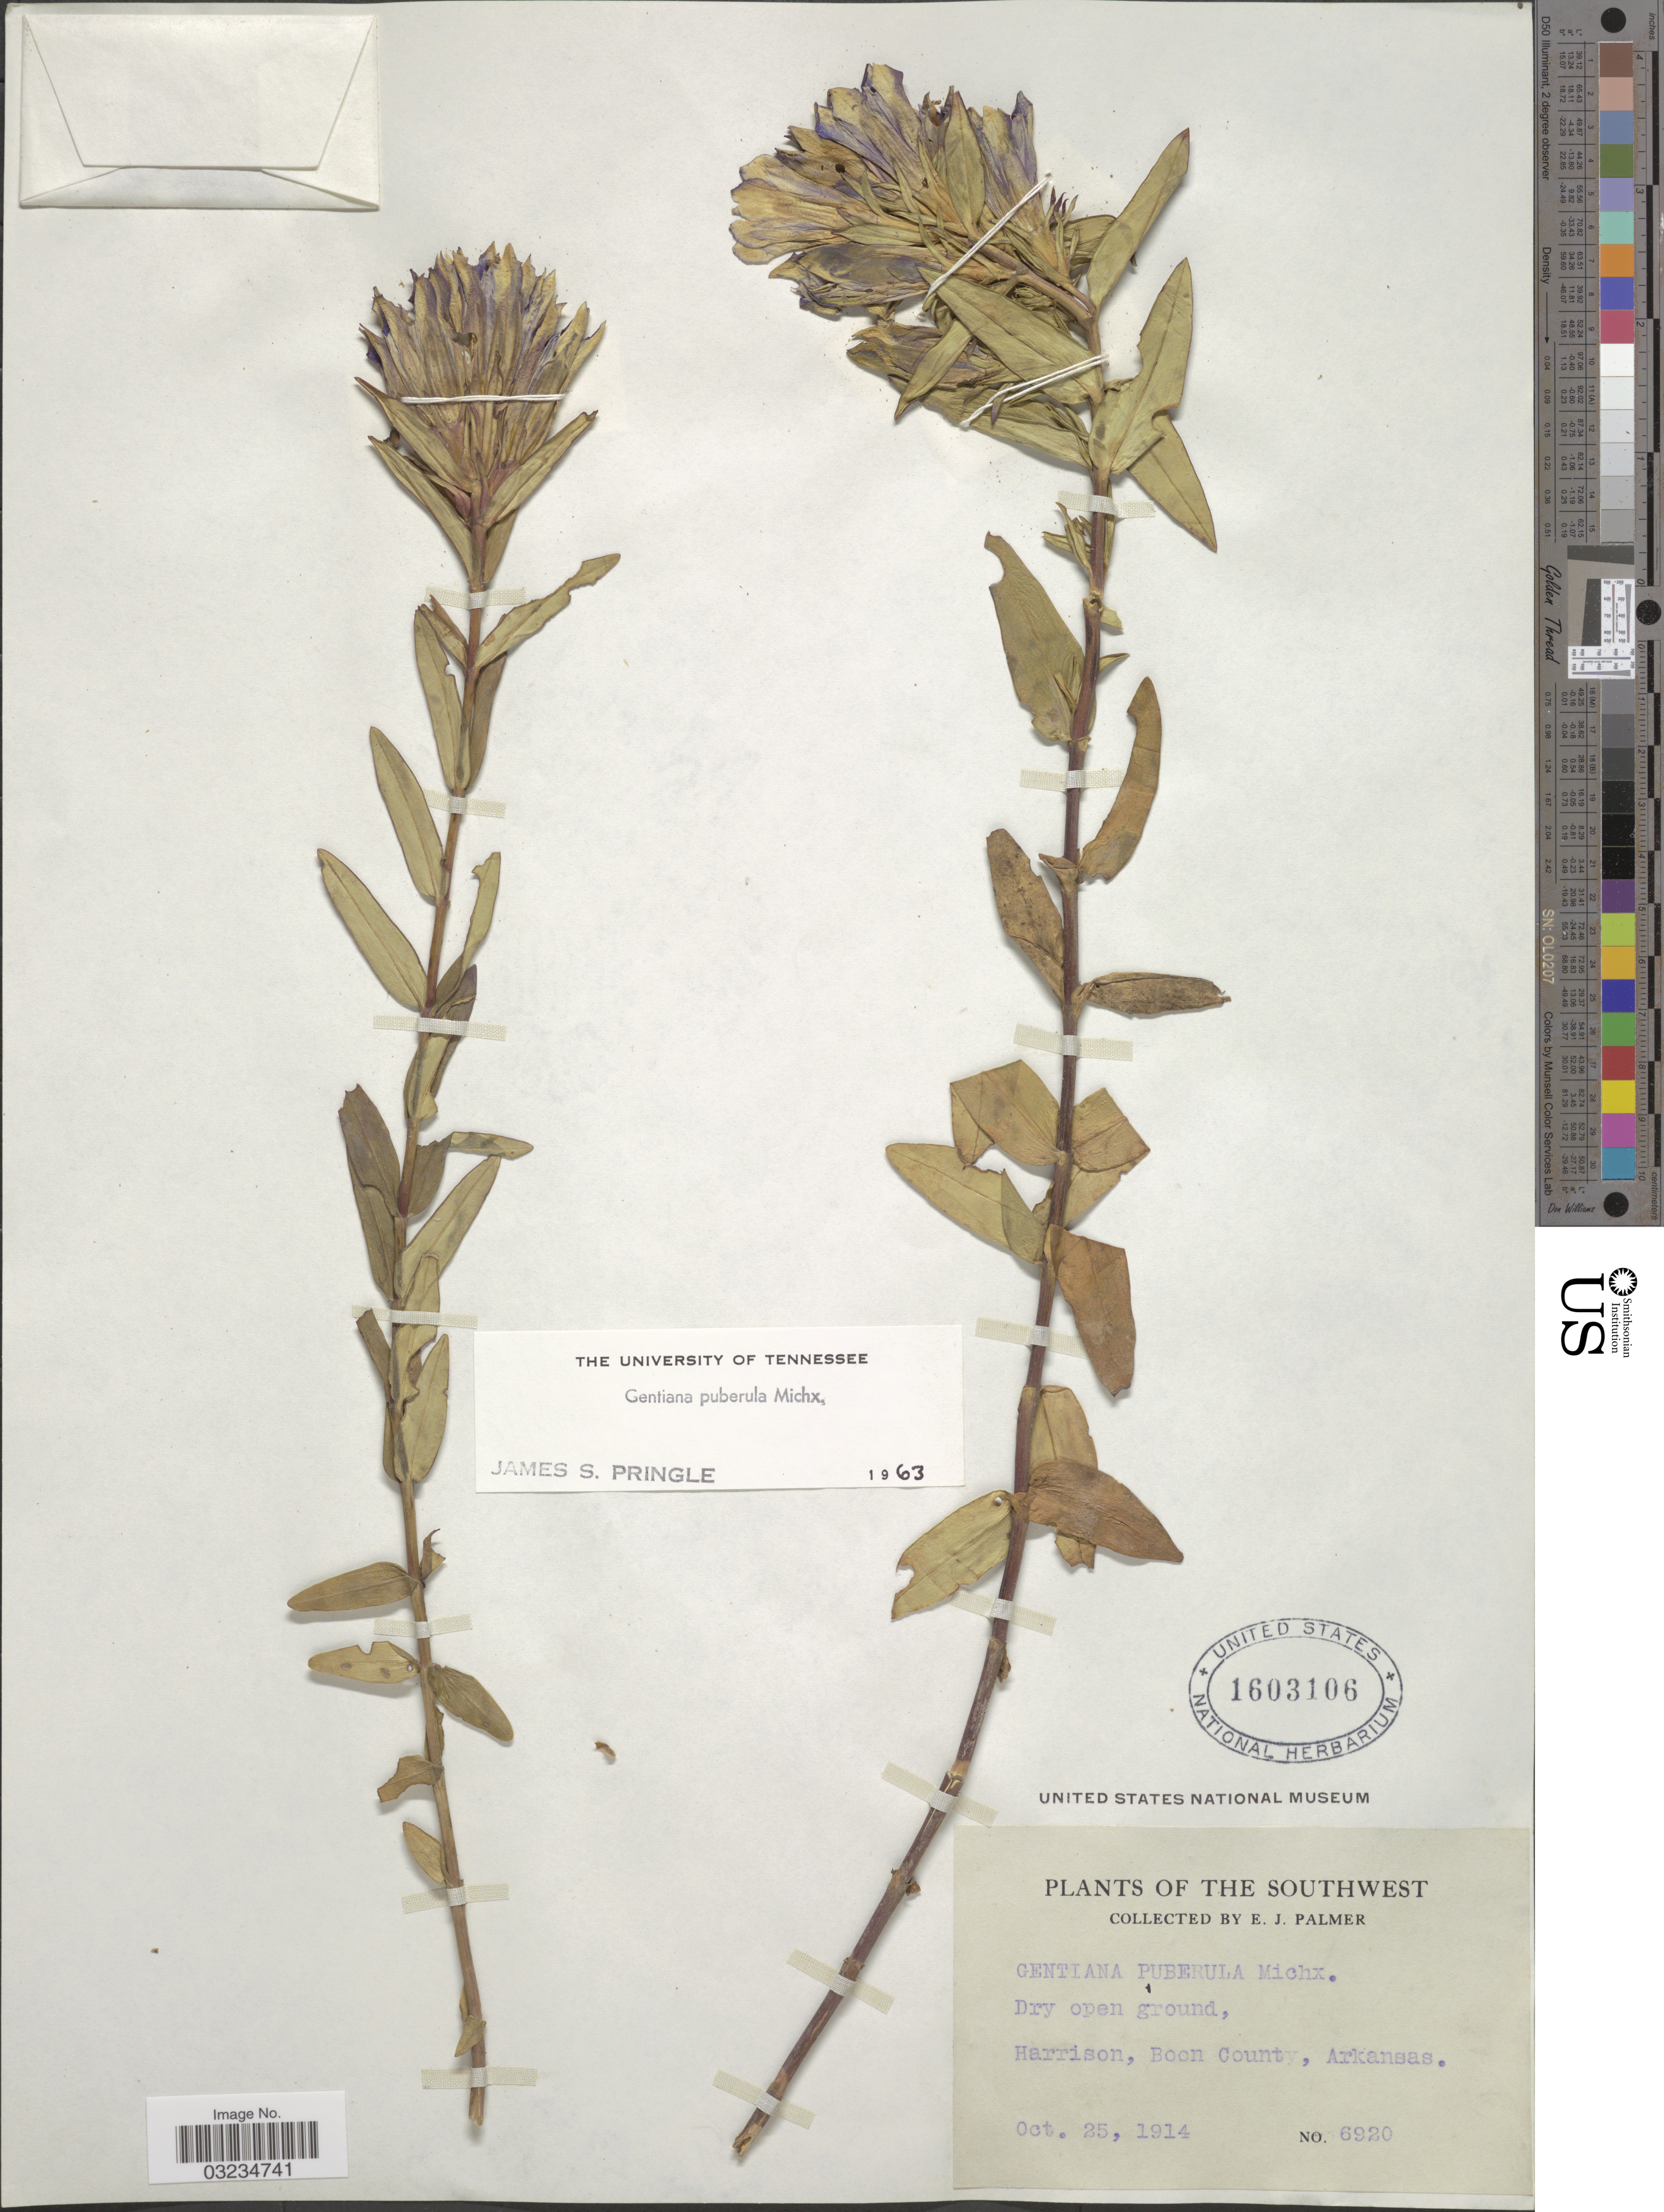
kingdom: Plantae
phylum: Tracheophyta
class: Magnoliopsida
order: Gentianales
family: Gentianaceae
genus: Gentiana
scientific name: Gentiana puberula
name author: Michx.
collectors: E. J. Palmer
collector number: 6920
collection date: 1914-10-25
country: United States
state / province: Arkansas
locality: The Southwest. Harrison, Boon County.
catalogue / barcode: US 1603106